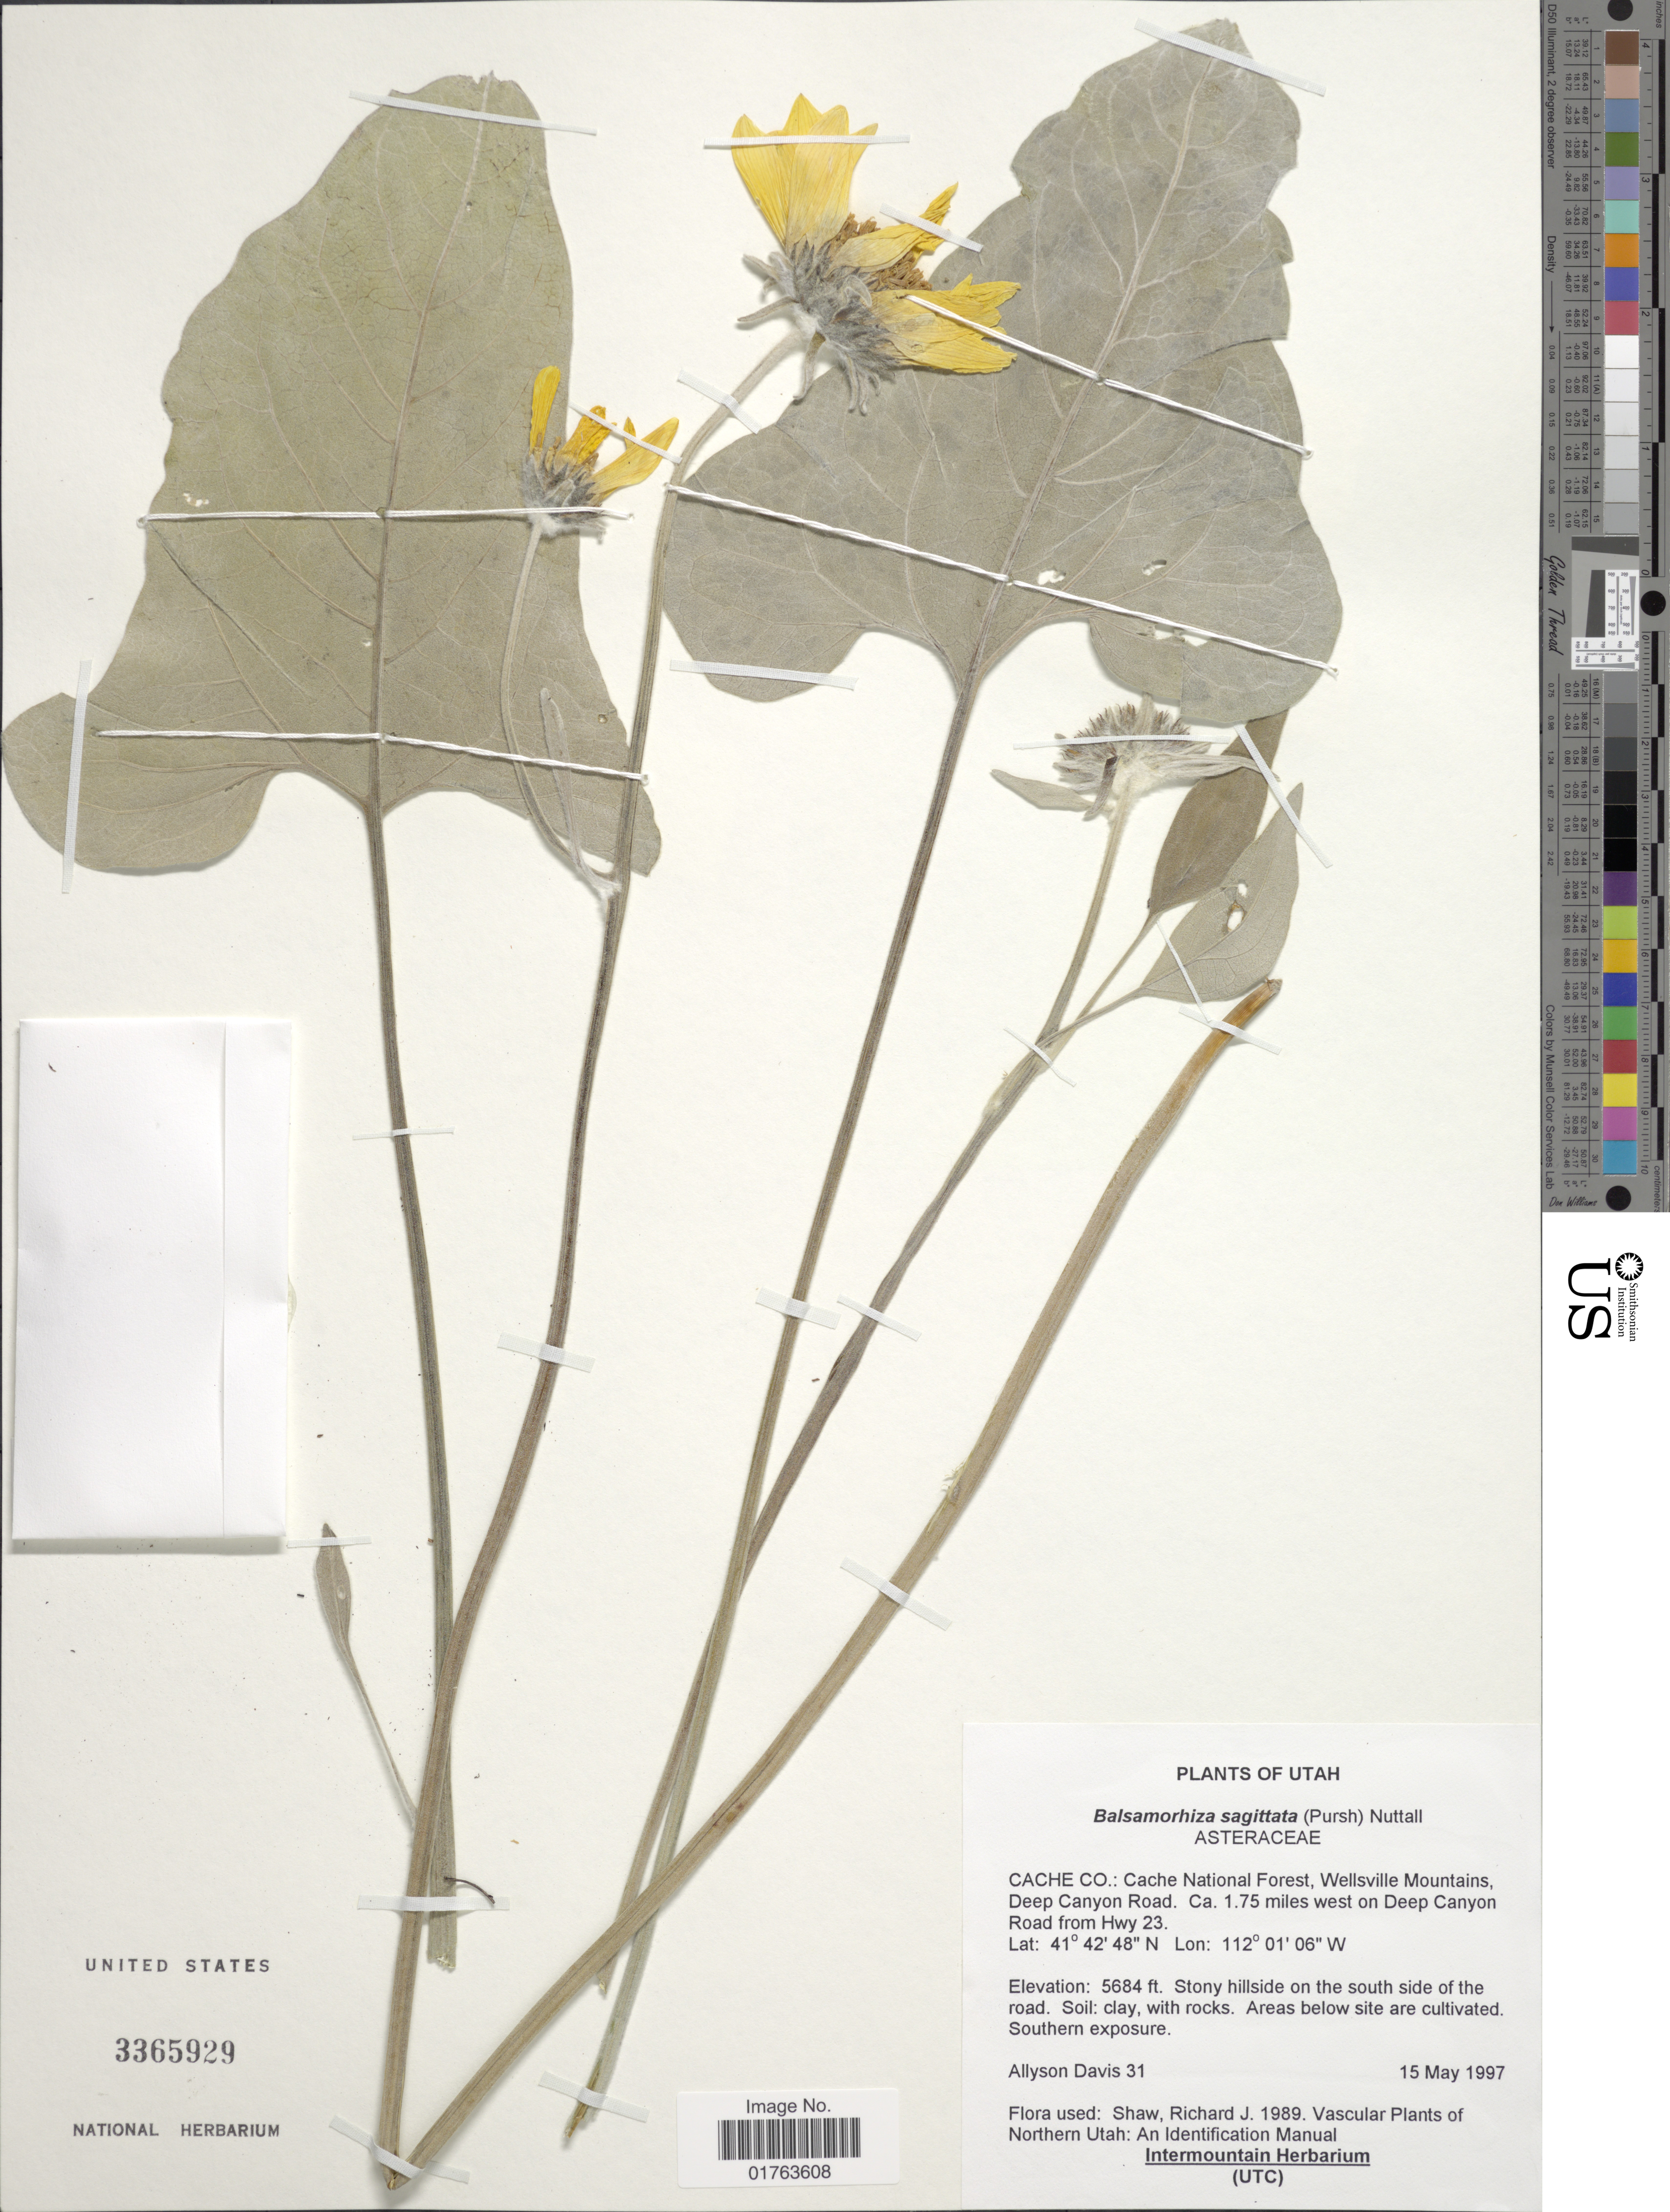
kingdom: Plantae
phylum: Tracheophyta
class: Magnoliopsida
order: Asterales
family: Asteraceae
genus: Balsamorhiza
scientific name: Balsamorhiza sagittata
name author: (Pursh) Nutt.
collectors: A. Davis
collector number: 31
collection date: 1997-05-15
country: United States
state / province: Utah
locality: Cache Co.: Cache National Forest, Wellsville Mountains, Deep Canyon Road, 1.75 miles west on Deep Canyon Road from Hwy 23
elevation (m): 1732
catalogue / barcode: US 3365929